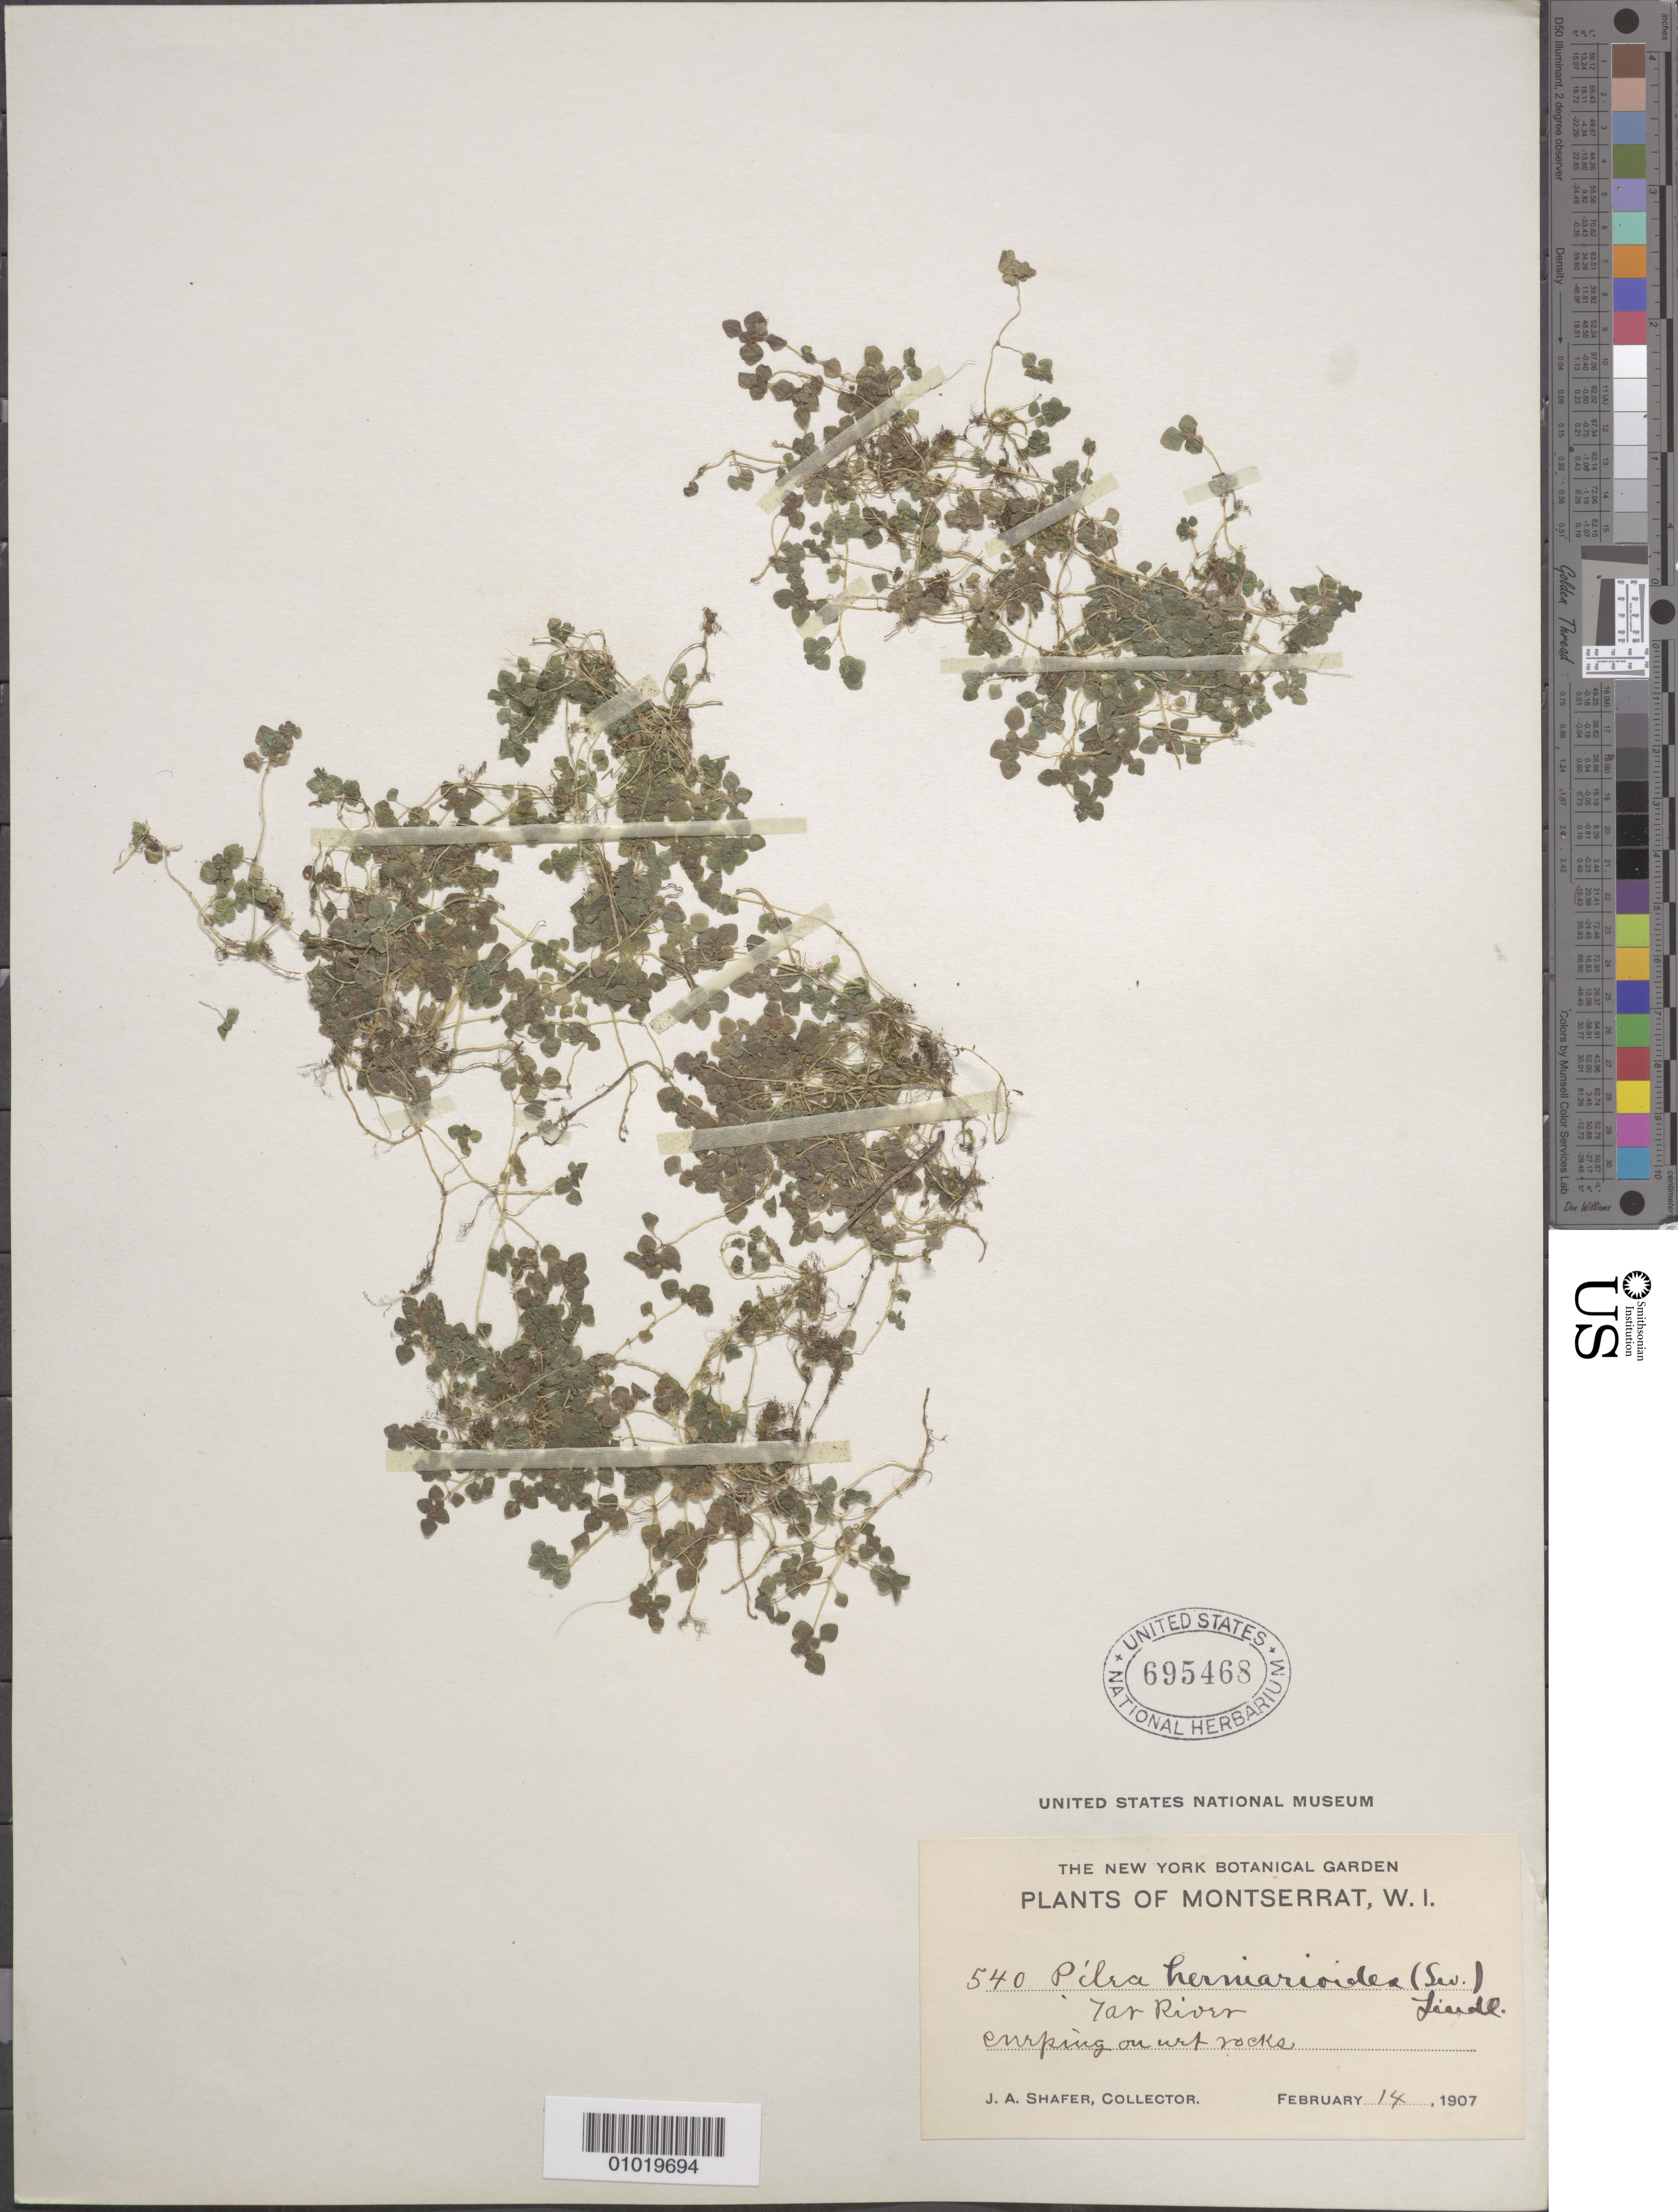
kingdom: Plantae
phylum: Tracheophyta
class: Magnoliopsida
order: Rosales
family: Urticaceae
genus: Pilea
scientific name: Pilea herniarioides var. herniarioides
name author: (Sw.) Lindl.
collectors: J. A. Shafer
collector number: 540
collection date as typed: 14 Feb 1907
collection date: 1907-02-14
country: Montserrat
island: Montserrat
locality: Tar River, on wet rocks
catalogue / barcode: US 695468